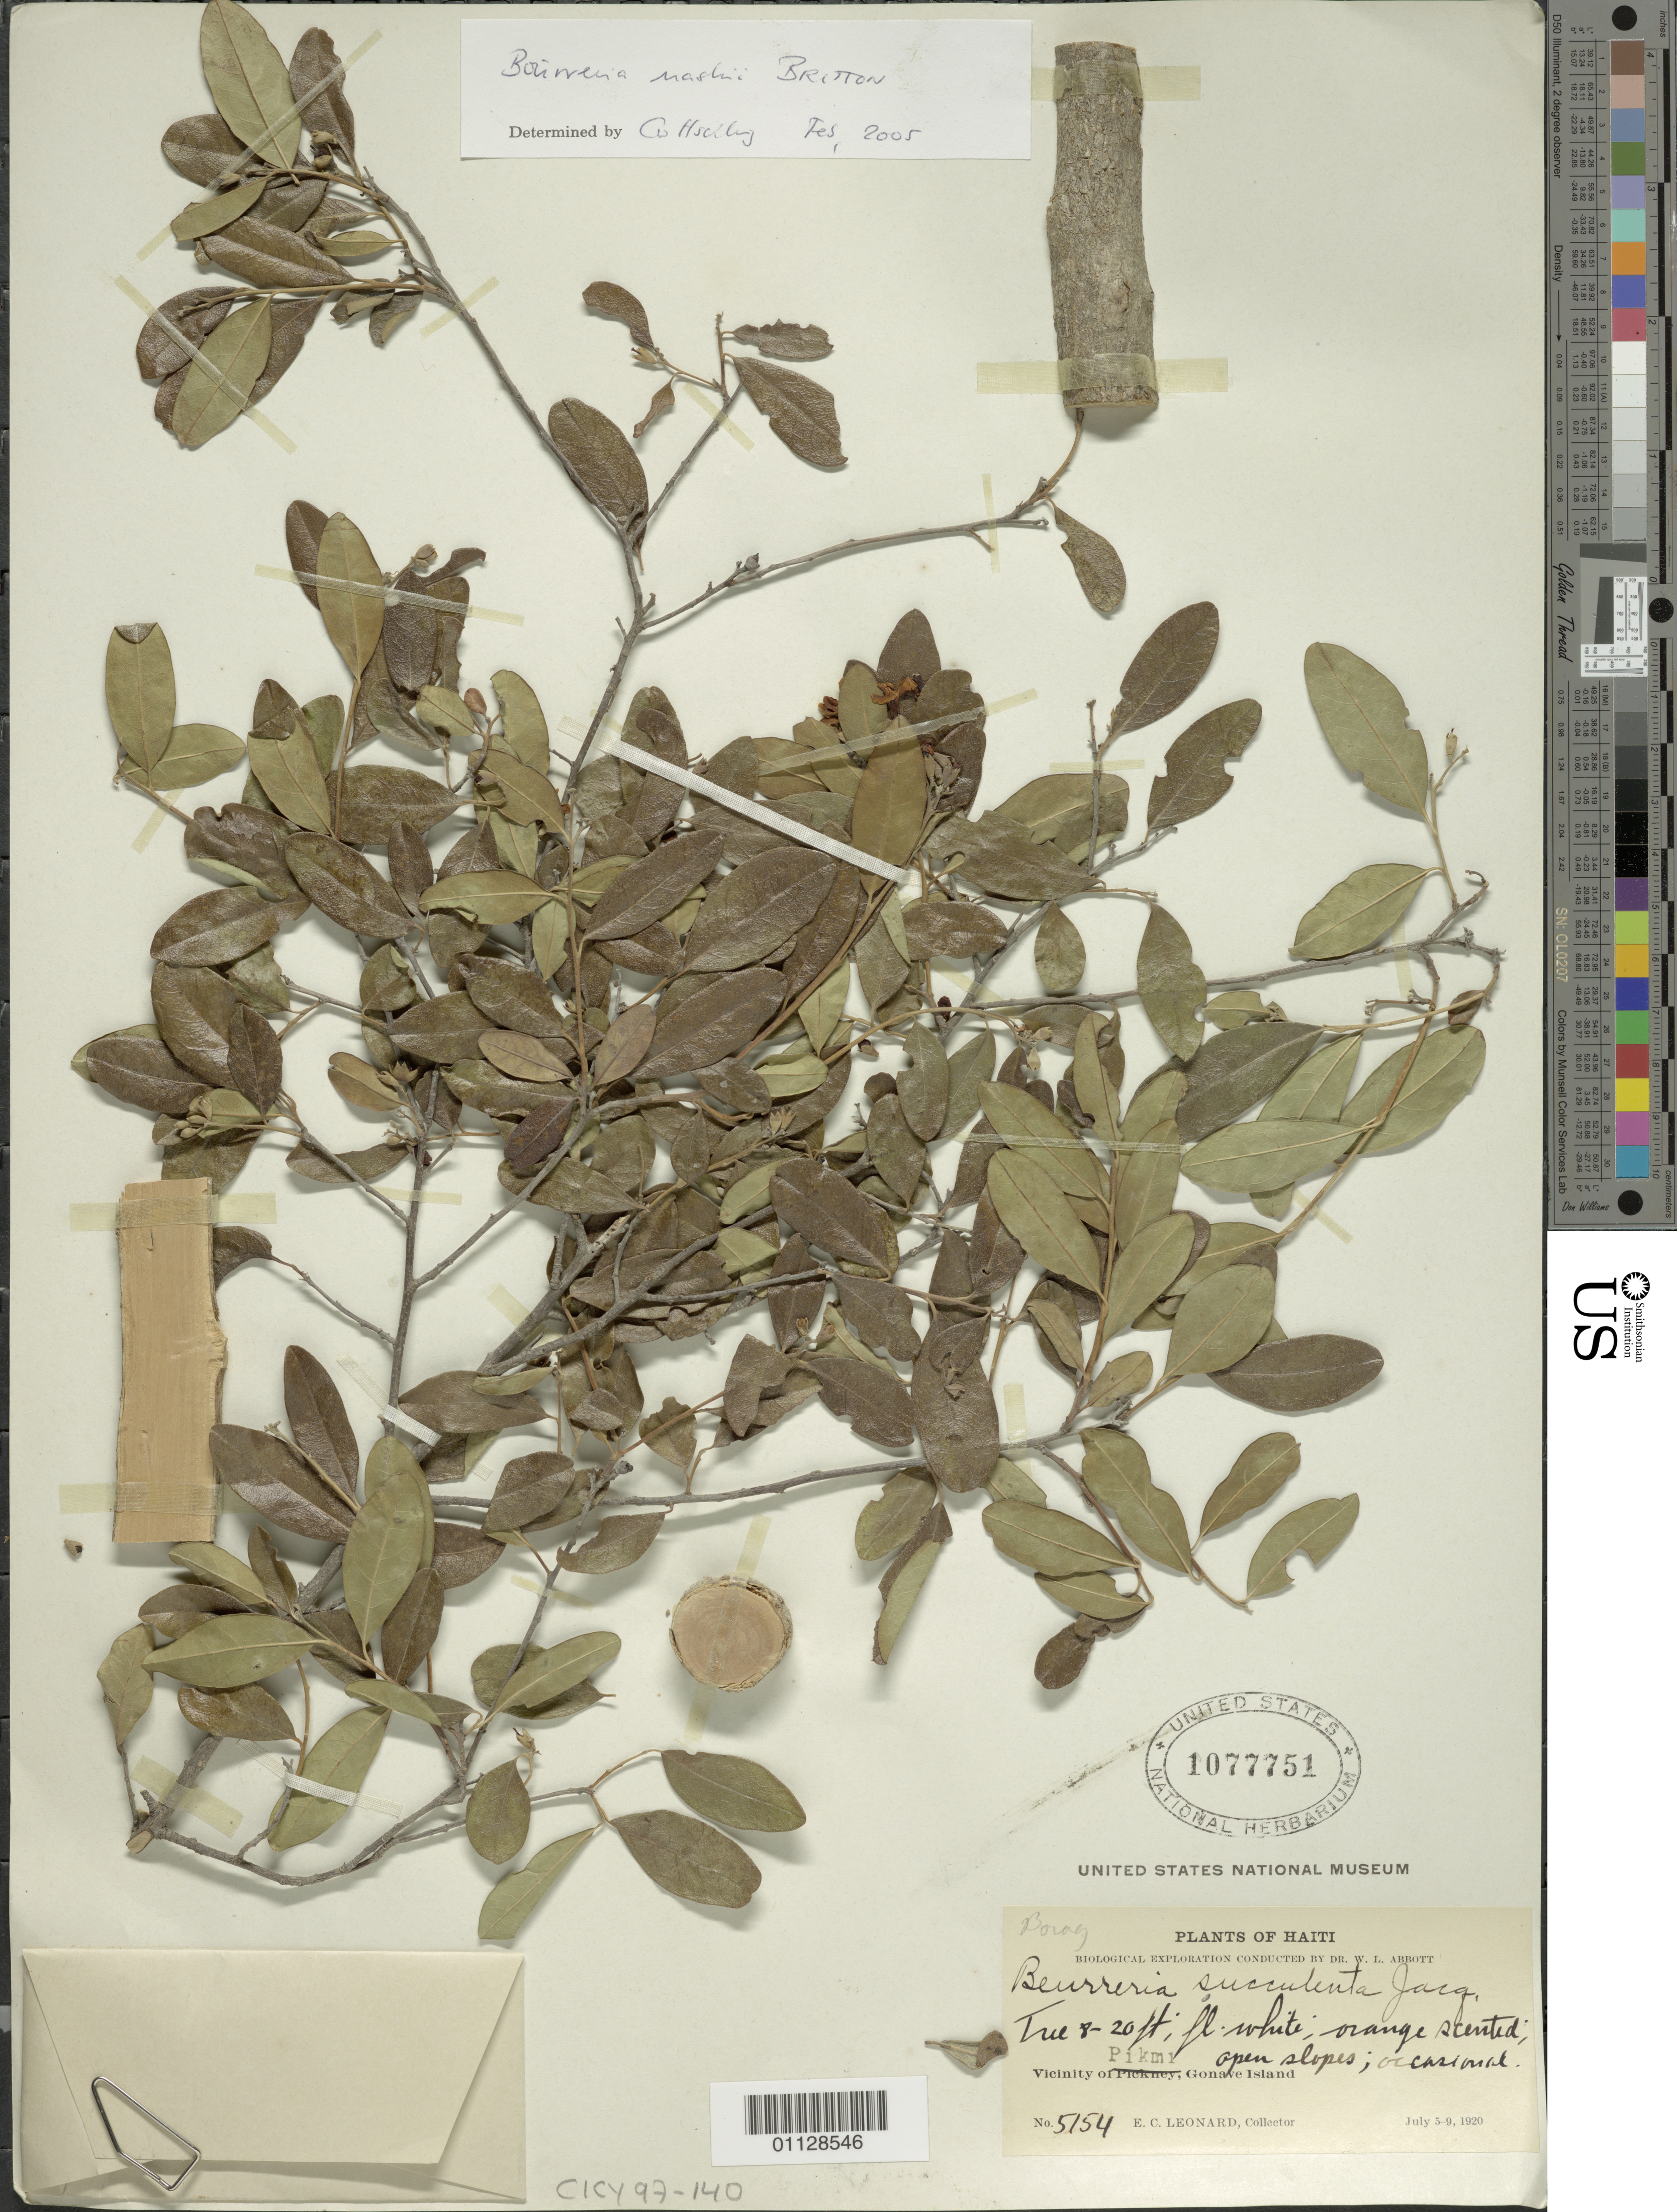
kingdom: Plantae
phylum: Tracheophyta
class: Magnoliopsida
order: Boraginales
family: Ehretiaceae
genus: Bourreria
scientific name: Bourreria nashii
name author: Britton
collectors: E. C. Leonard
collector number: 5154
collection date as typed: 05 Jul 1920 to 09 Jul 1920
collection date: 1920-07-05/1920-07-09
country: Haiti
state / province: Óuest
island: Île de la Gonâve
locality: Vicinity of Pikmi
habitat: open slopes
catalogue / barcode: US 1077751